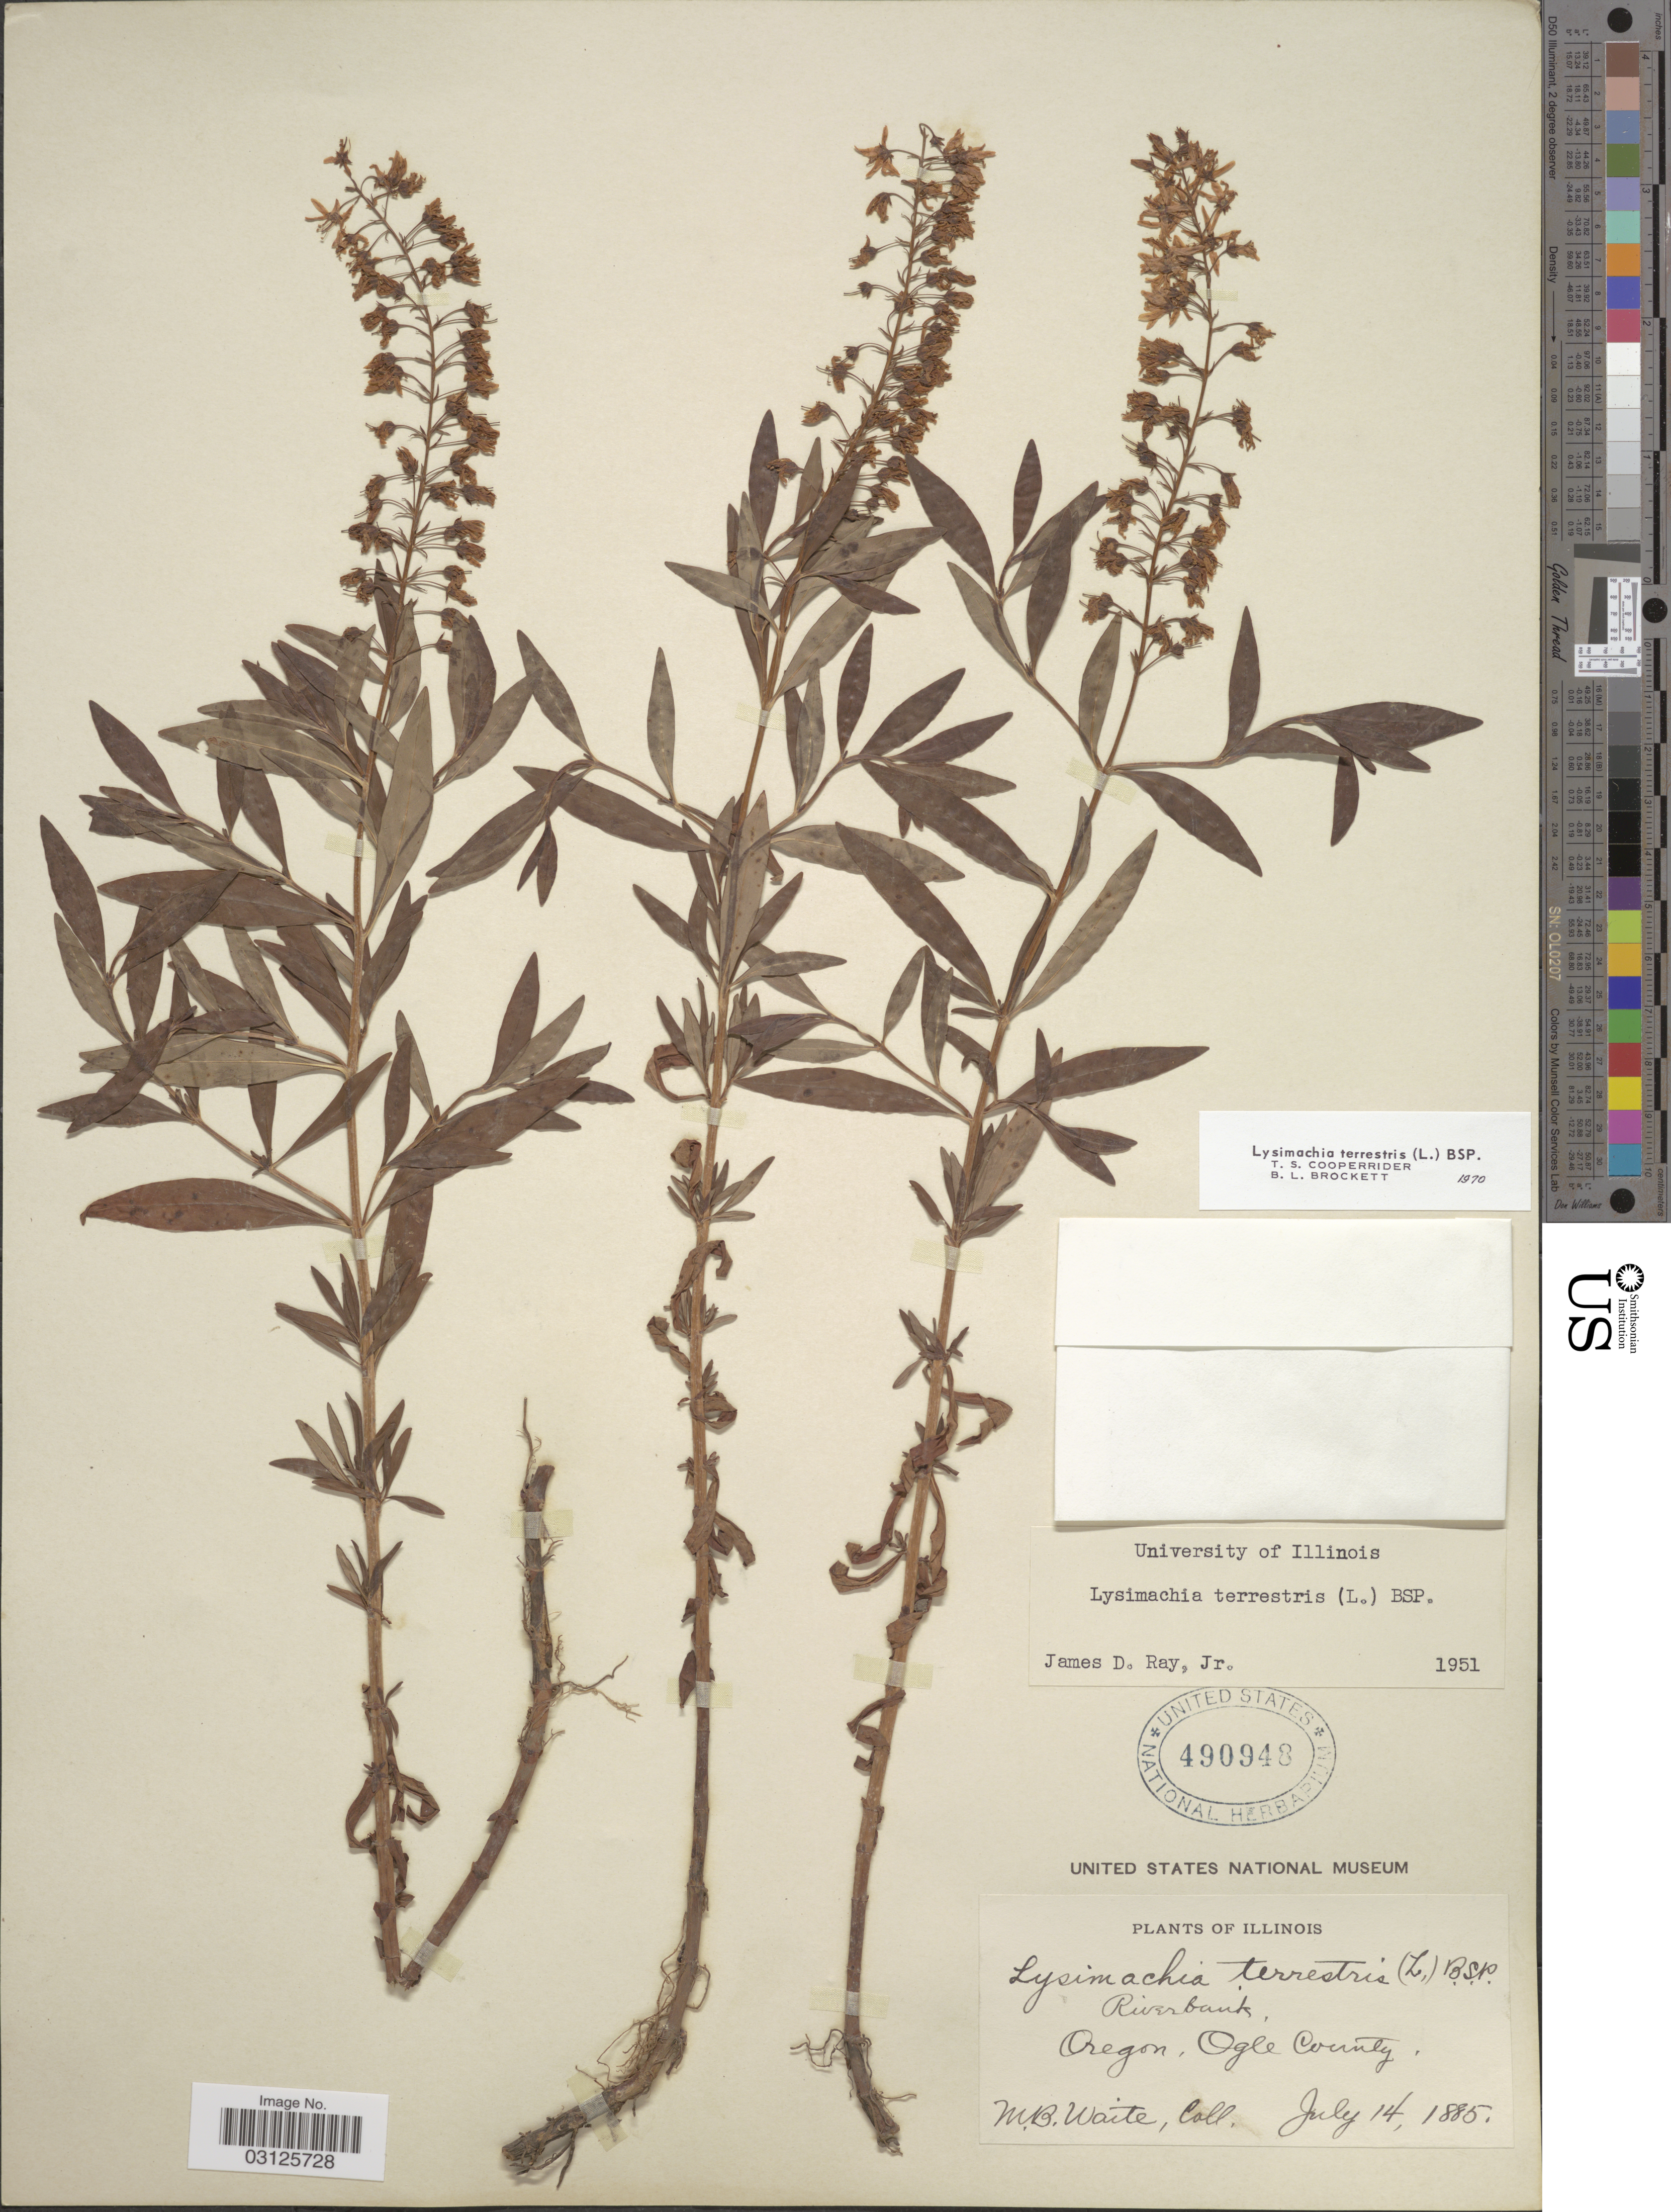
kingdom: Plantae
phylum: Tracheophyta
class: Magnoliopsida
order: Ericales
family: Primulaceae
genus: Lysimachia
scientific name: Lysimachia terrestris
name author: (L.) Britton, Stearns & Poggenb.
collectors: M. B. Waite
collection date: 1885-07-14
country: United States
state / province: Oregon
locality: Ogle County.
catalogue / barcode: US 490948